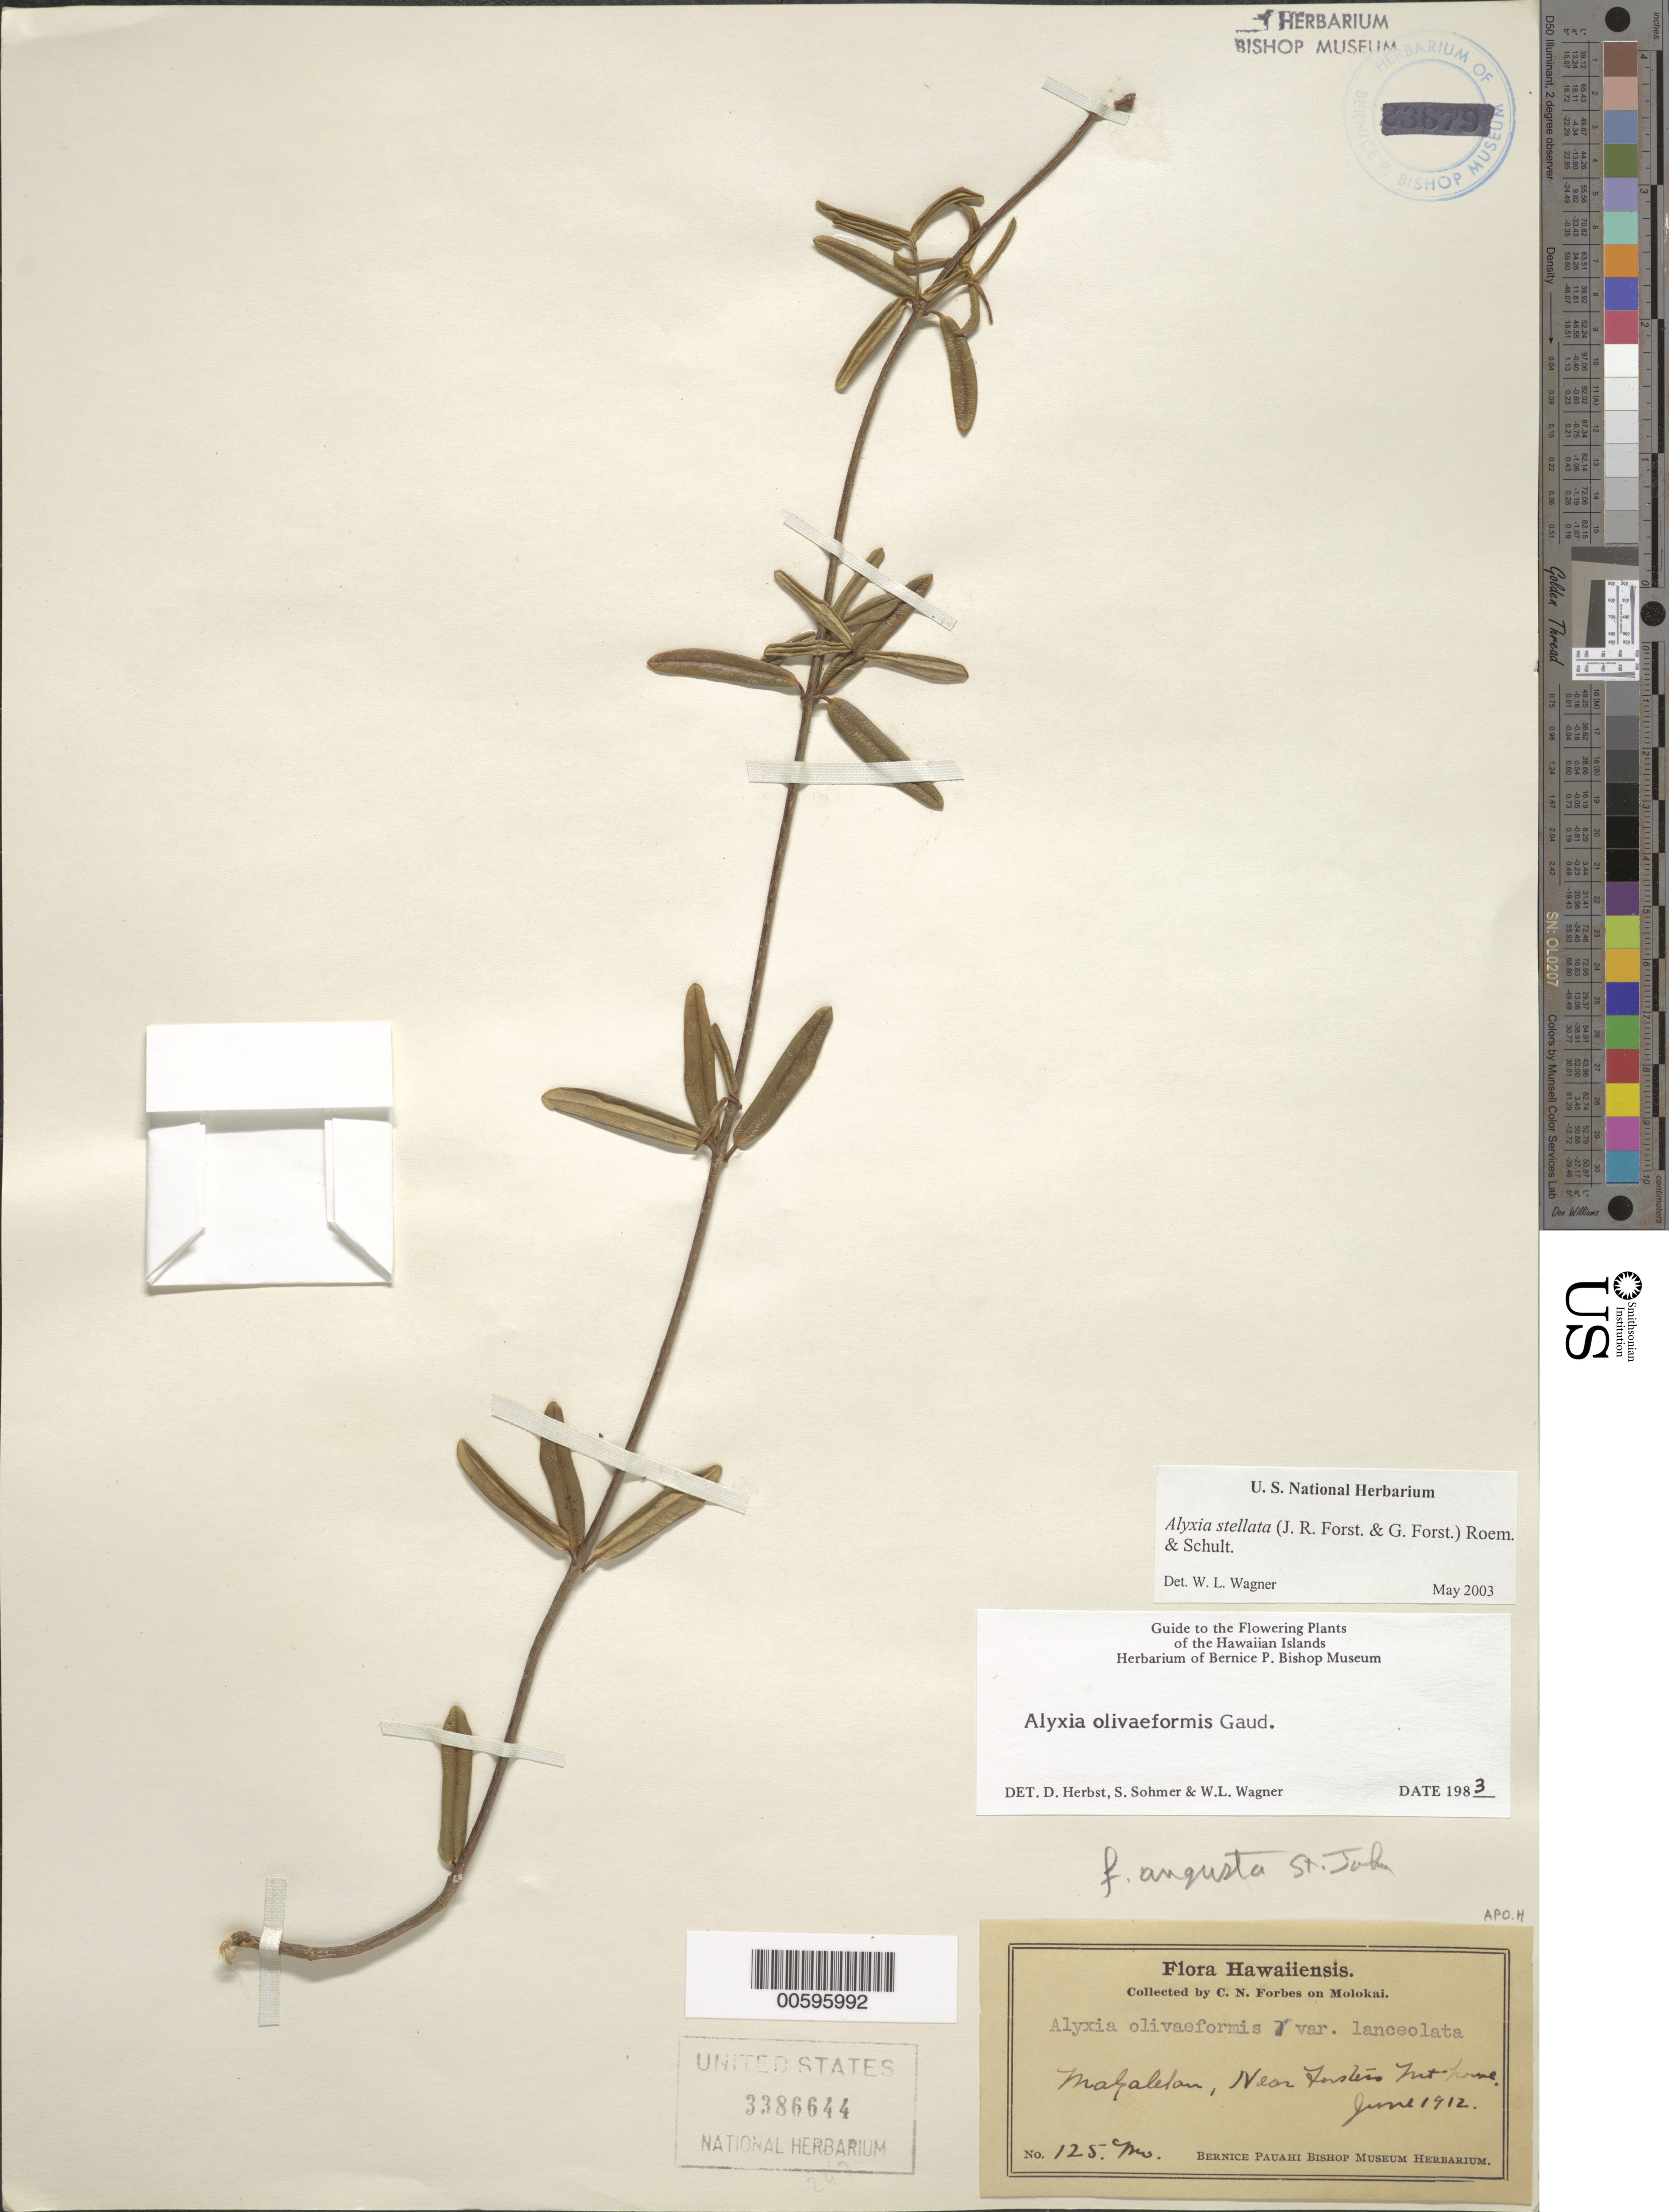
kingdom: Plantae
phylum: Tracheophyta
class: Magnoliopsida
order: Gentianales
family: Apocynaceae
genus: Alyxia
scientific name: Alyxia stellata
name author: (J.R. Forst. & G. Forst.) Roem. & Schult.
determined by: Wagner, W. L., (BOT), Smithsonian Institution - National Museum of Natural History (UNITED STATES)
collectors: C. N. Forbes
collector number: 125.Mo.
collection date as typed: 0 Jun 1912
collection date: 1912-06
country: United States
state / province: Hawaii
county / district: Maui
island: Moloka'i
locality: Makalalau, Near Forsters Mt Home.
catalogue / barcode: US 3386644